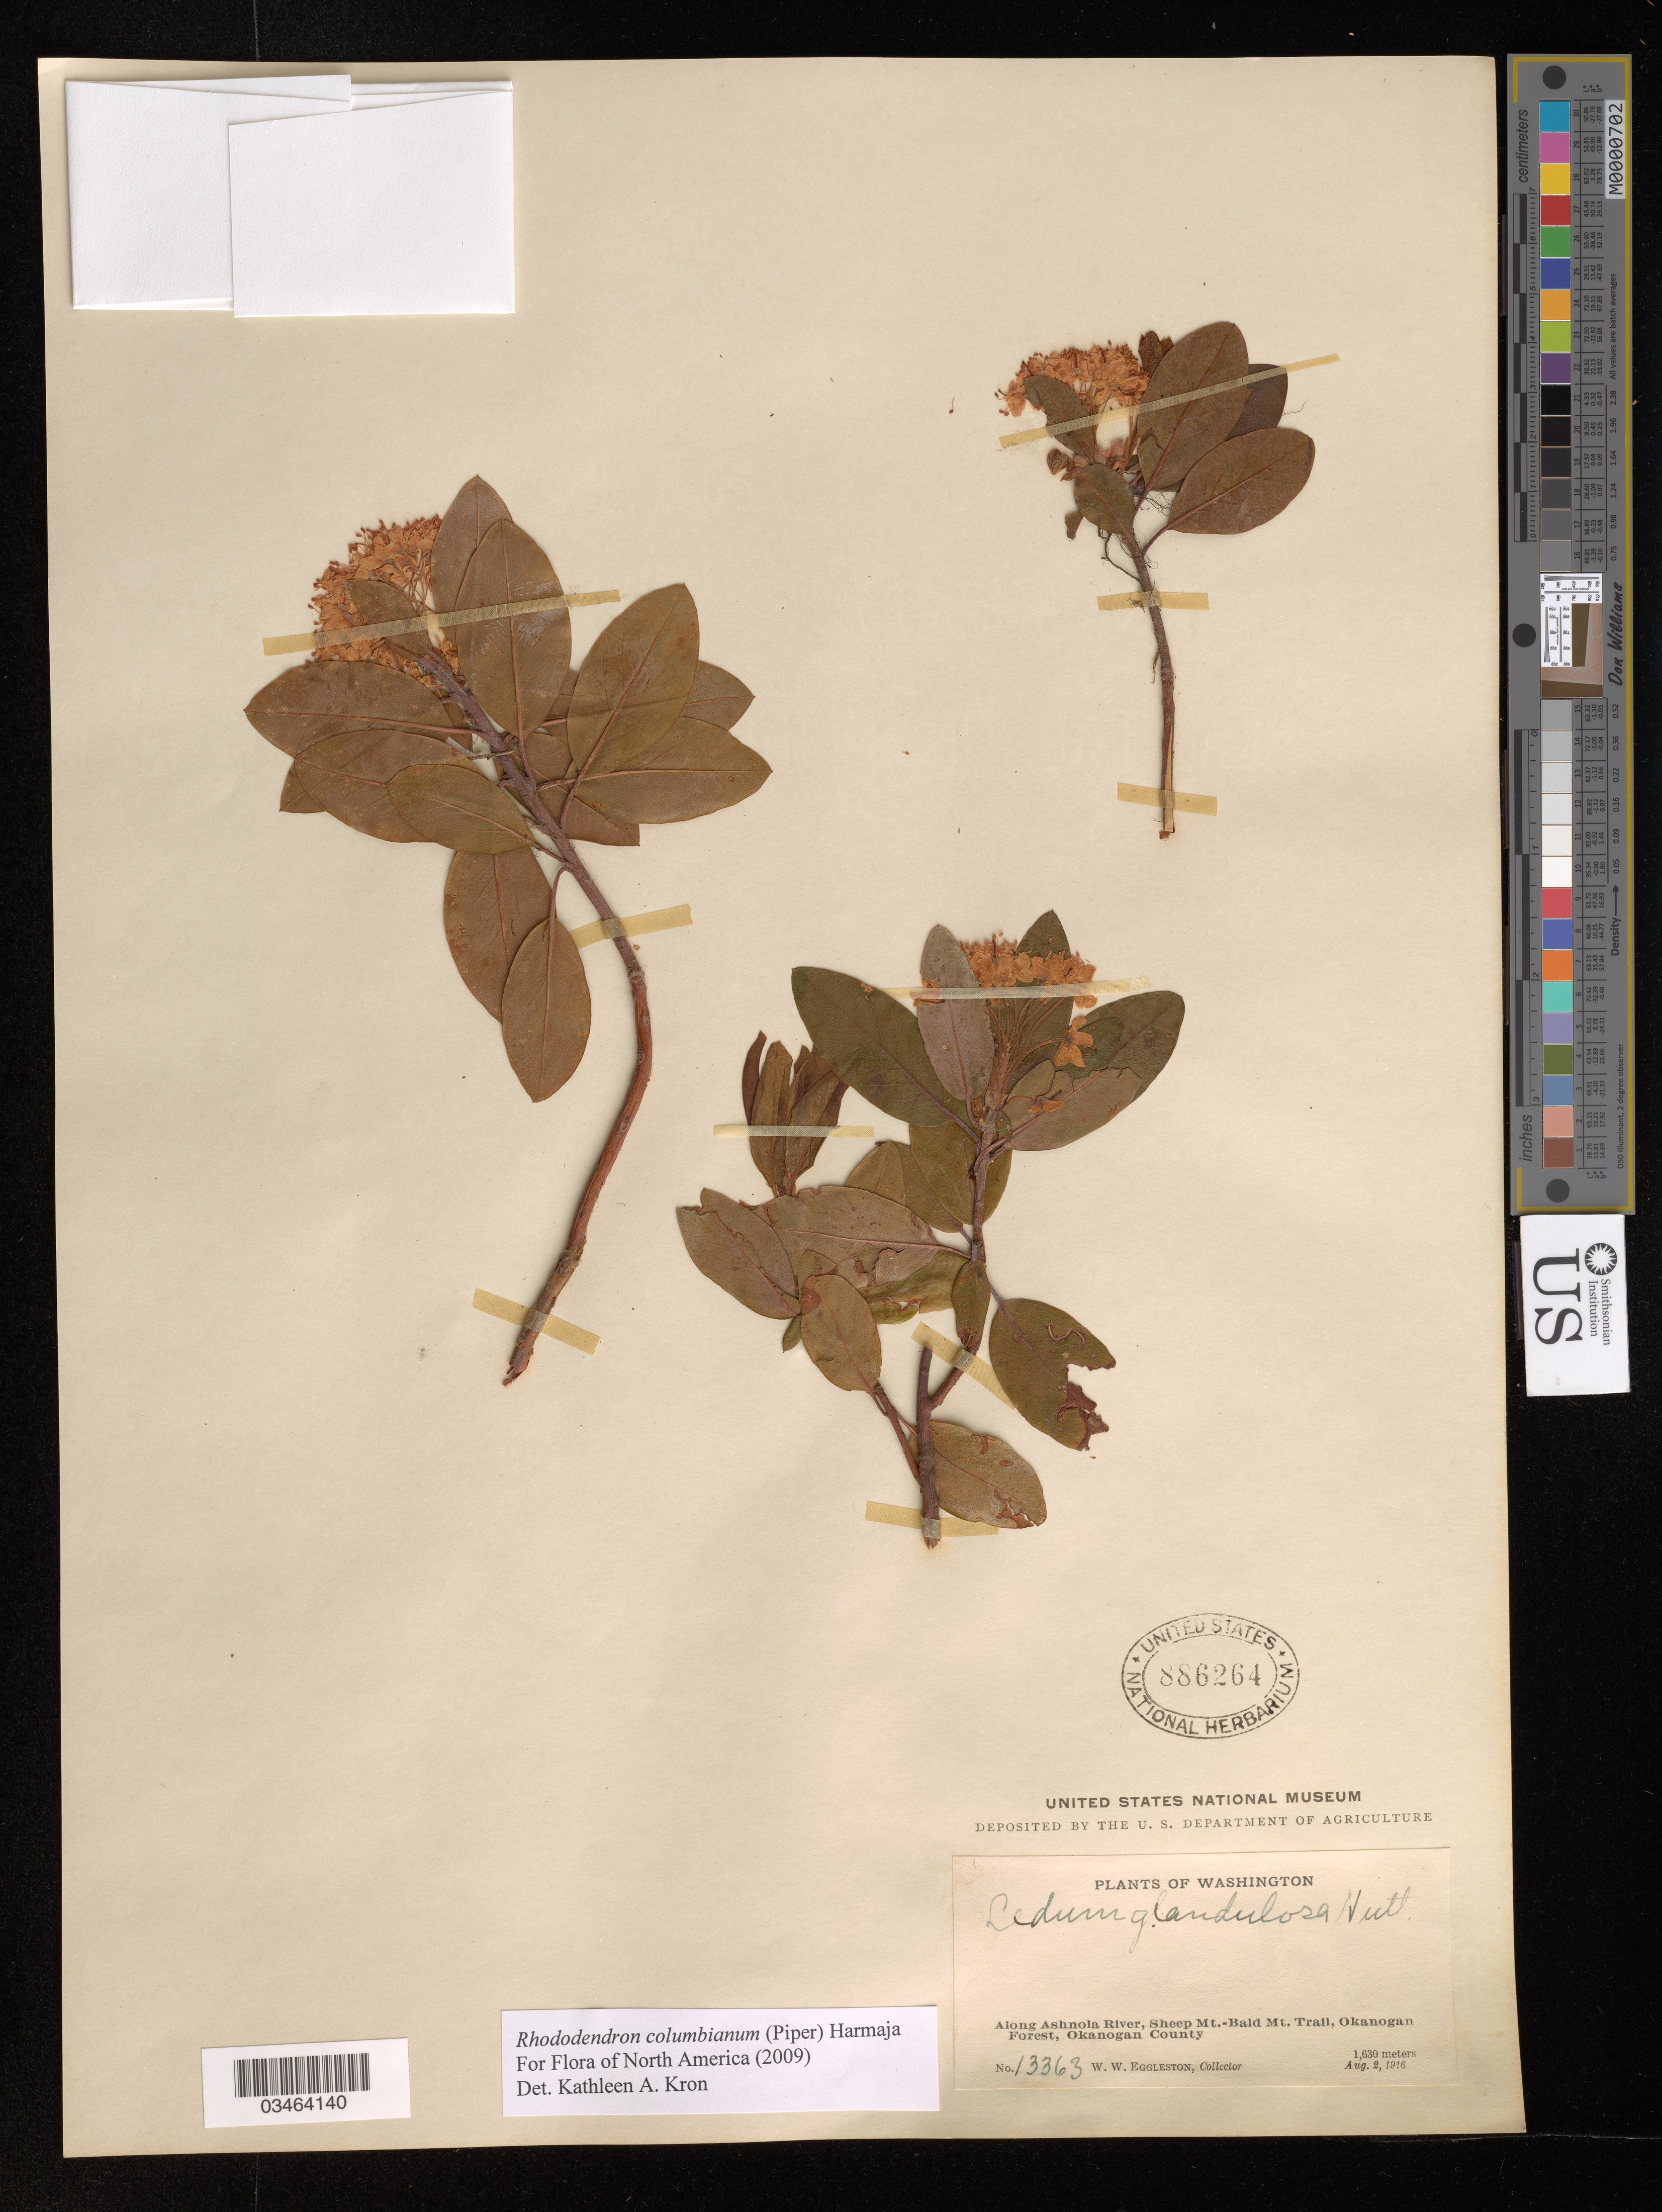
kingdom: Plantae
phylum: Tracheophyta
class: Magnoliopsida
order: Ericales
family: Ericaceae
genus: Rhododendron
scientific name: Rhododendron columbianum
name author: (Piper) Harmaja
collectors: W. W. Eggleston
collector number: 13363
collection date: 1916-08-02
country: United States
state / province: Washington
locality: Along Ashnola River, Sheep Mt. - Bald Mt. Trail, Okanogan Forest, Okanogan County.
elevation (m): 1630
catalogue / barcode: US 886264